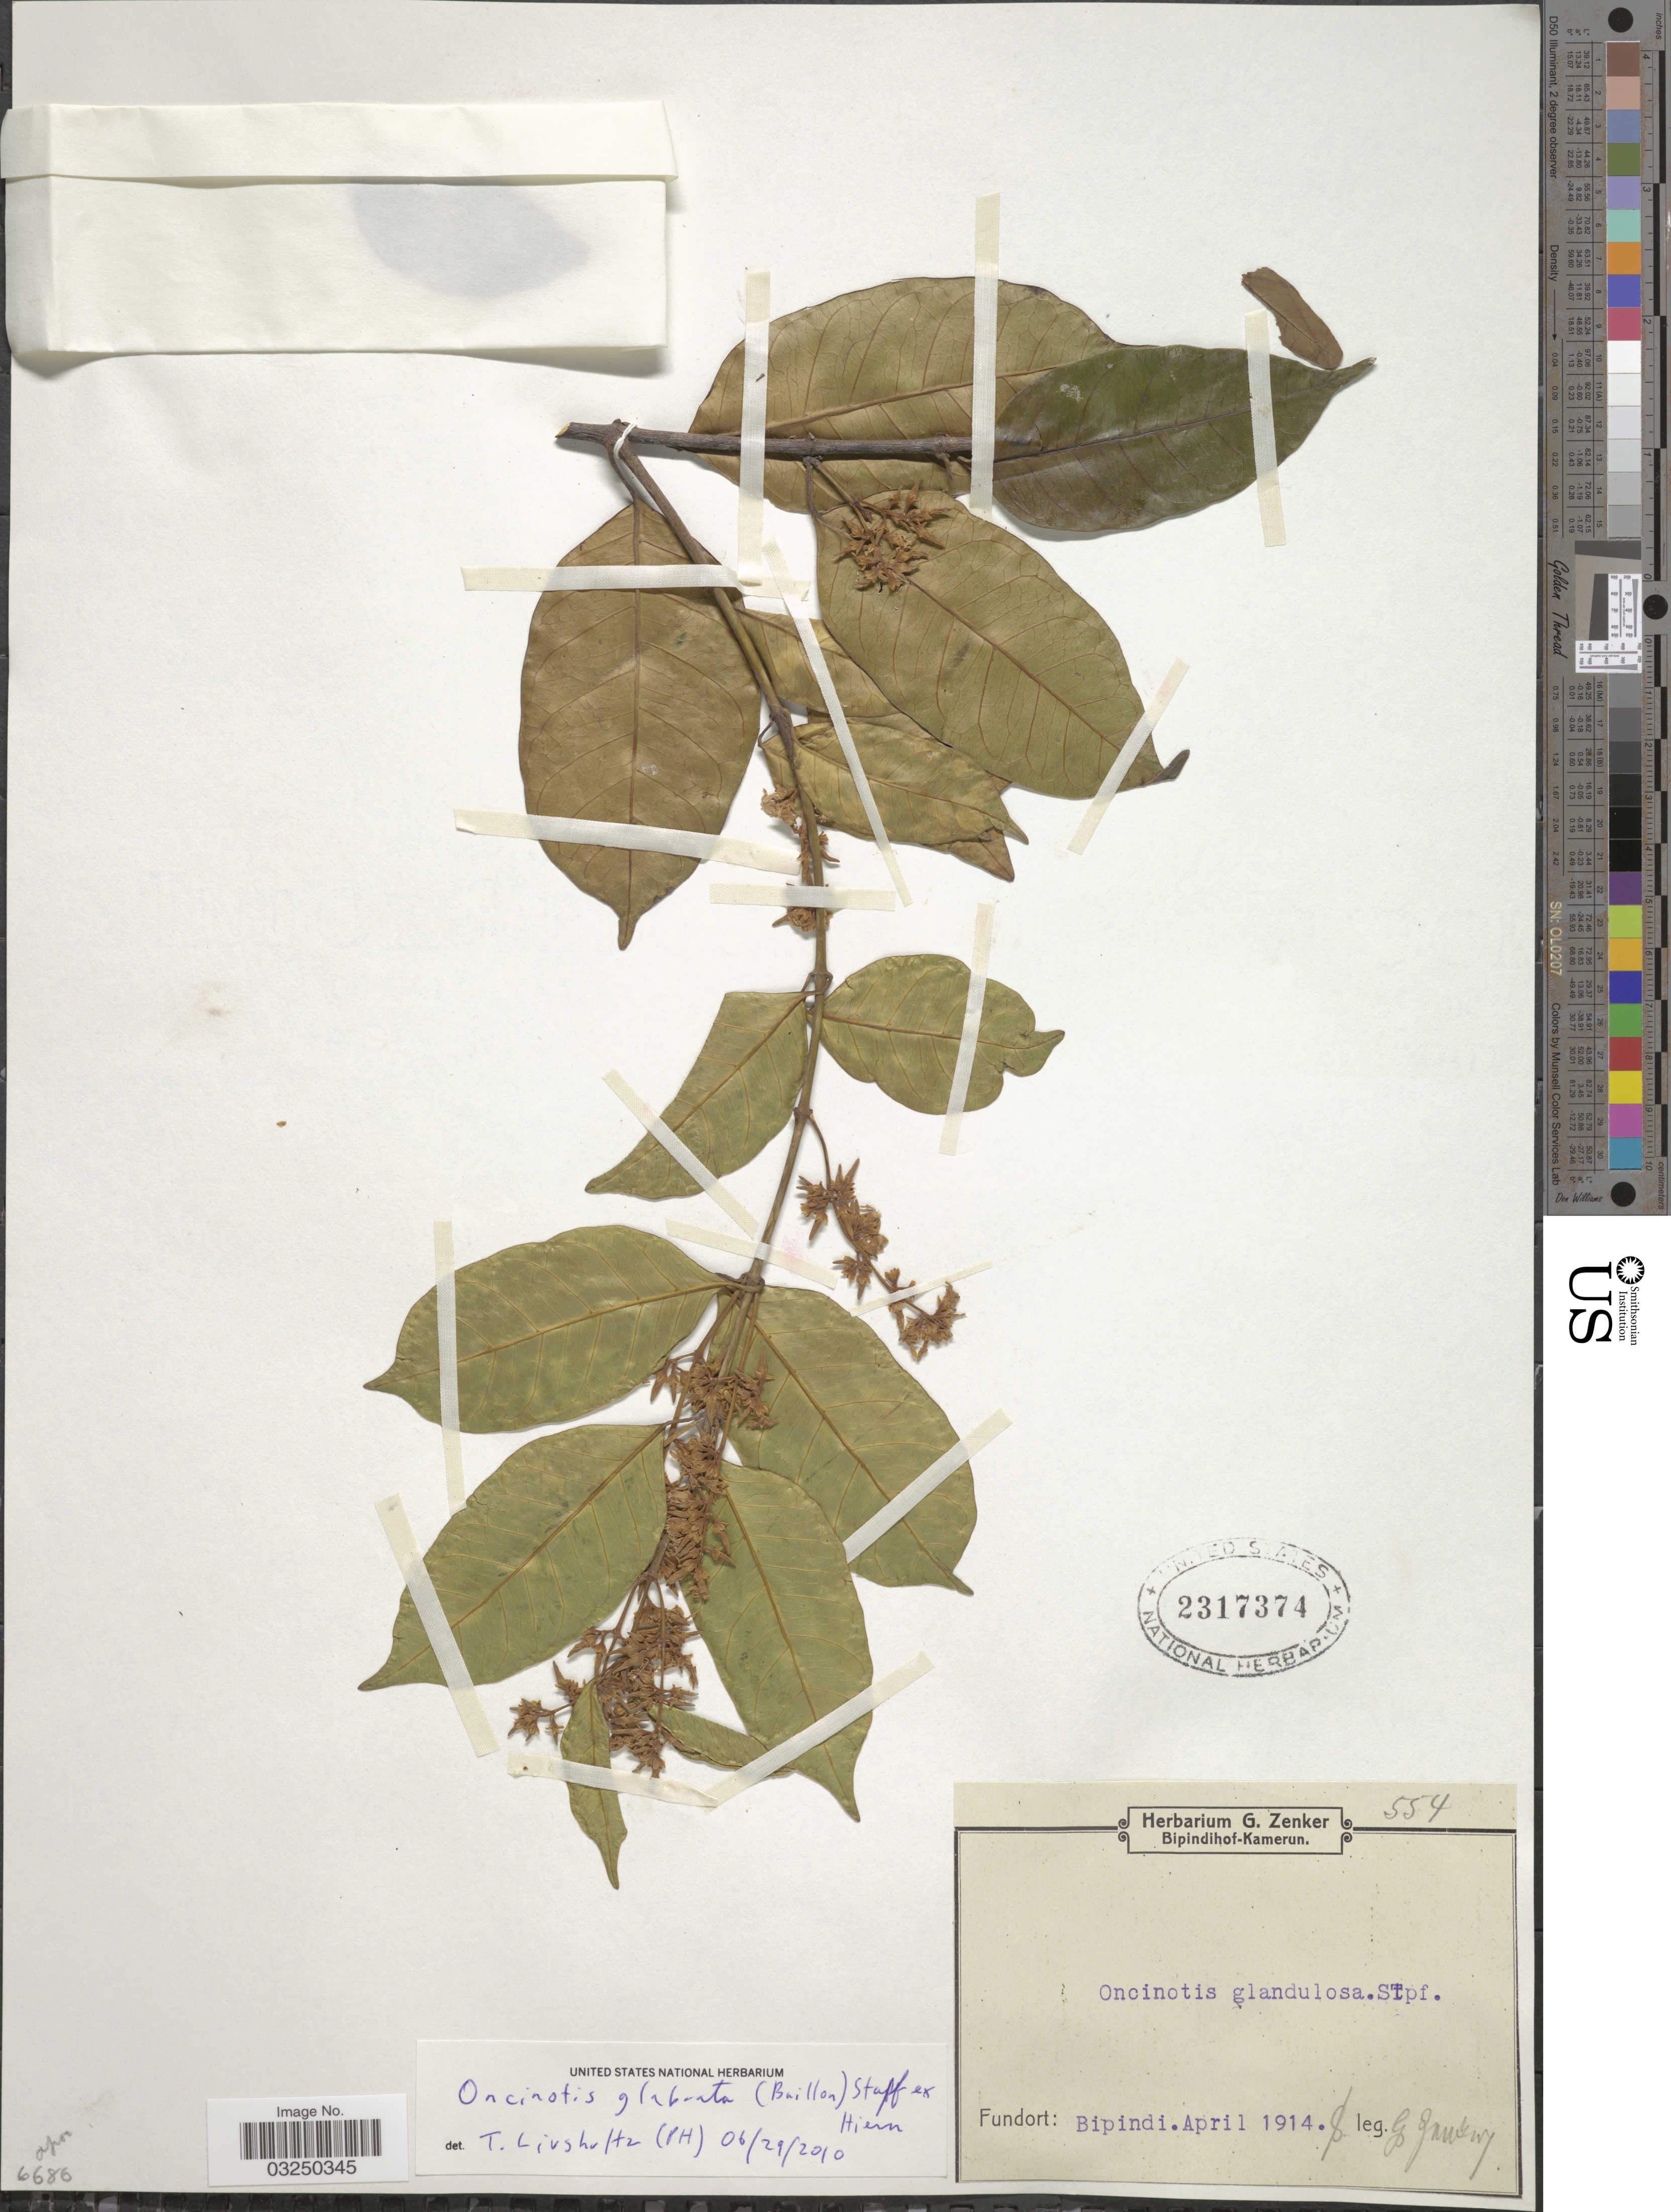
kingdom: Plantae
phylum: Tracheophyta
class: Magnoliopsida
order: Gentianales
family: Apocynaceae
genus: Oncinotis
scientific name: Oncinotis glabrata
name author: (Baill.) Stapf ex Hiern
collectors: G. A. Zenker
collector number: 554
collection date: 1914-04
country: Cameroon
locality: Bipindi.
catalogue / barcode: US 2317374